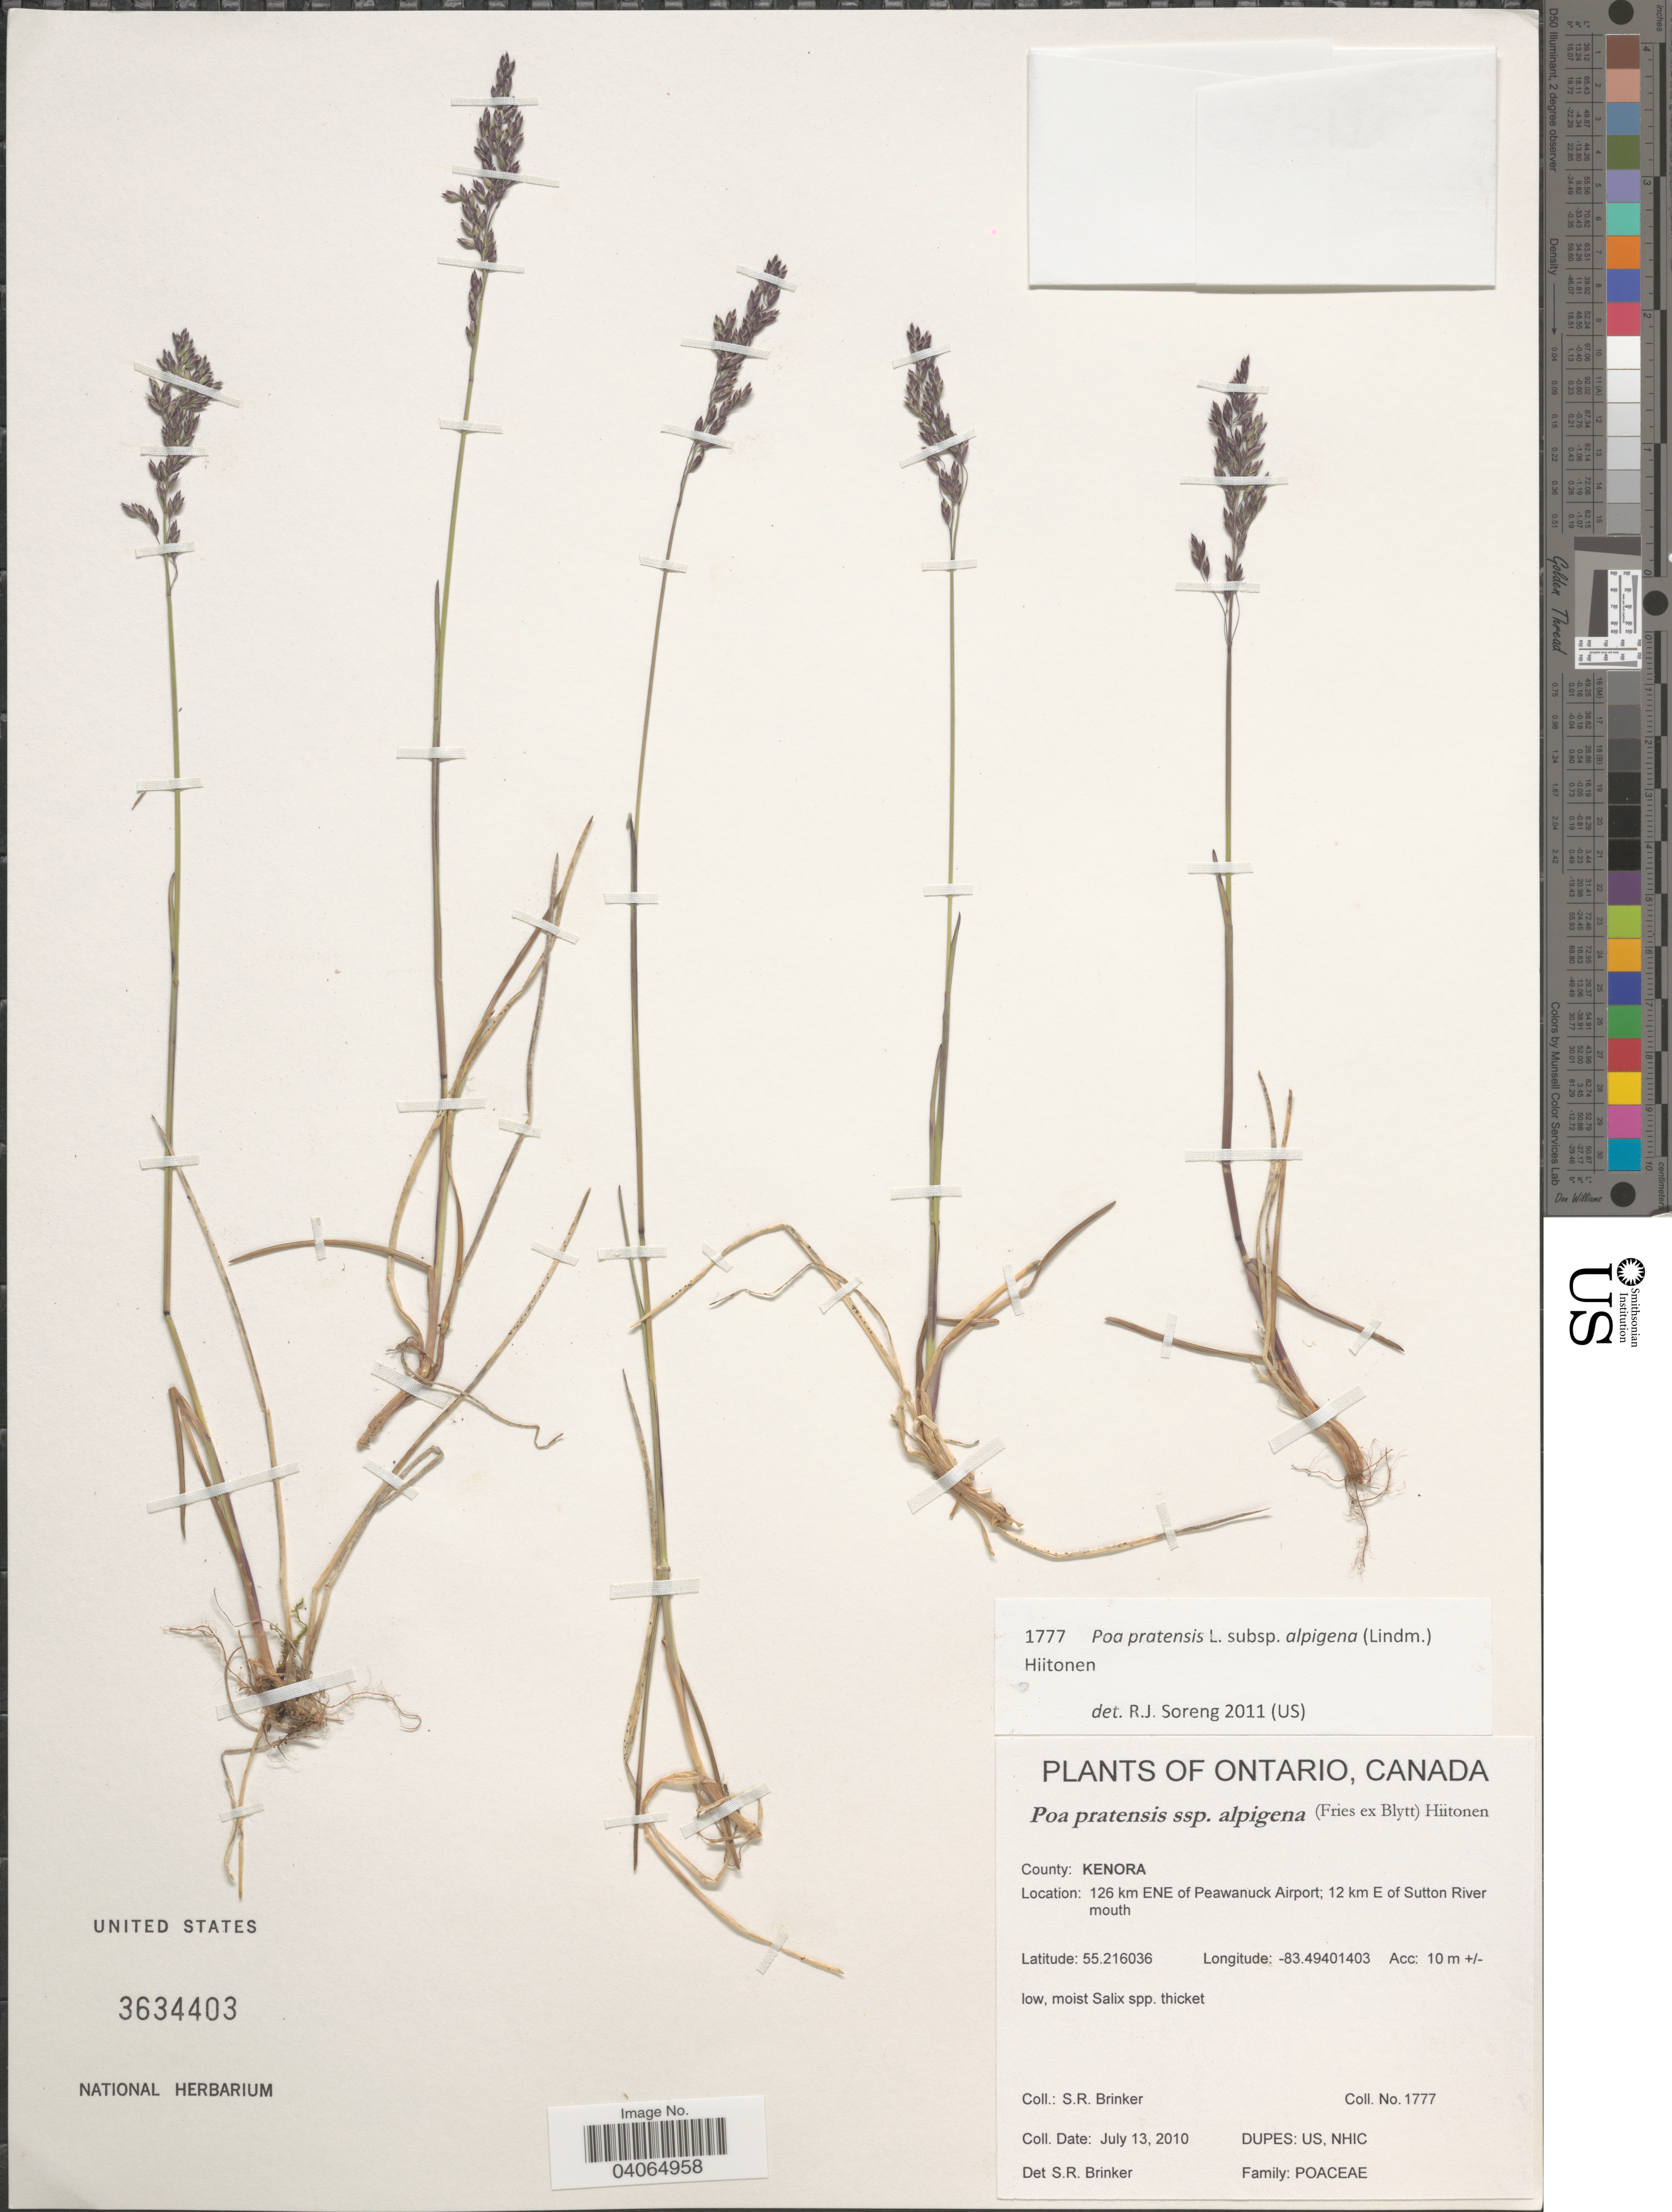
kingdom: Plantae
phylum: Tracheophyta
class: Liliopsida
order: Poales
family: Poaceae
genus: Poa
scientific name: Poa pratensis subsp. alpigena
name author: (Lindm.) Hiitonen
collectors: S. Brinker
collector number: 1777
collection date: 2010-07-13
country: Canada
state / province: Ontario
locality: County: Kenora. 126 km ENE of Peawanuck Airport; 12 km E of Sutton River mouth.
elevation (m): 10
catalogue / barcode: US 3634403